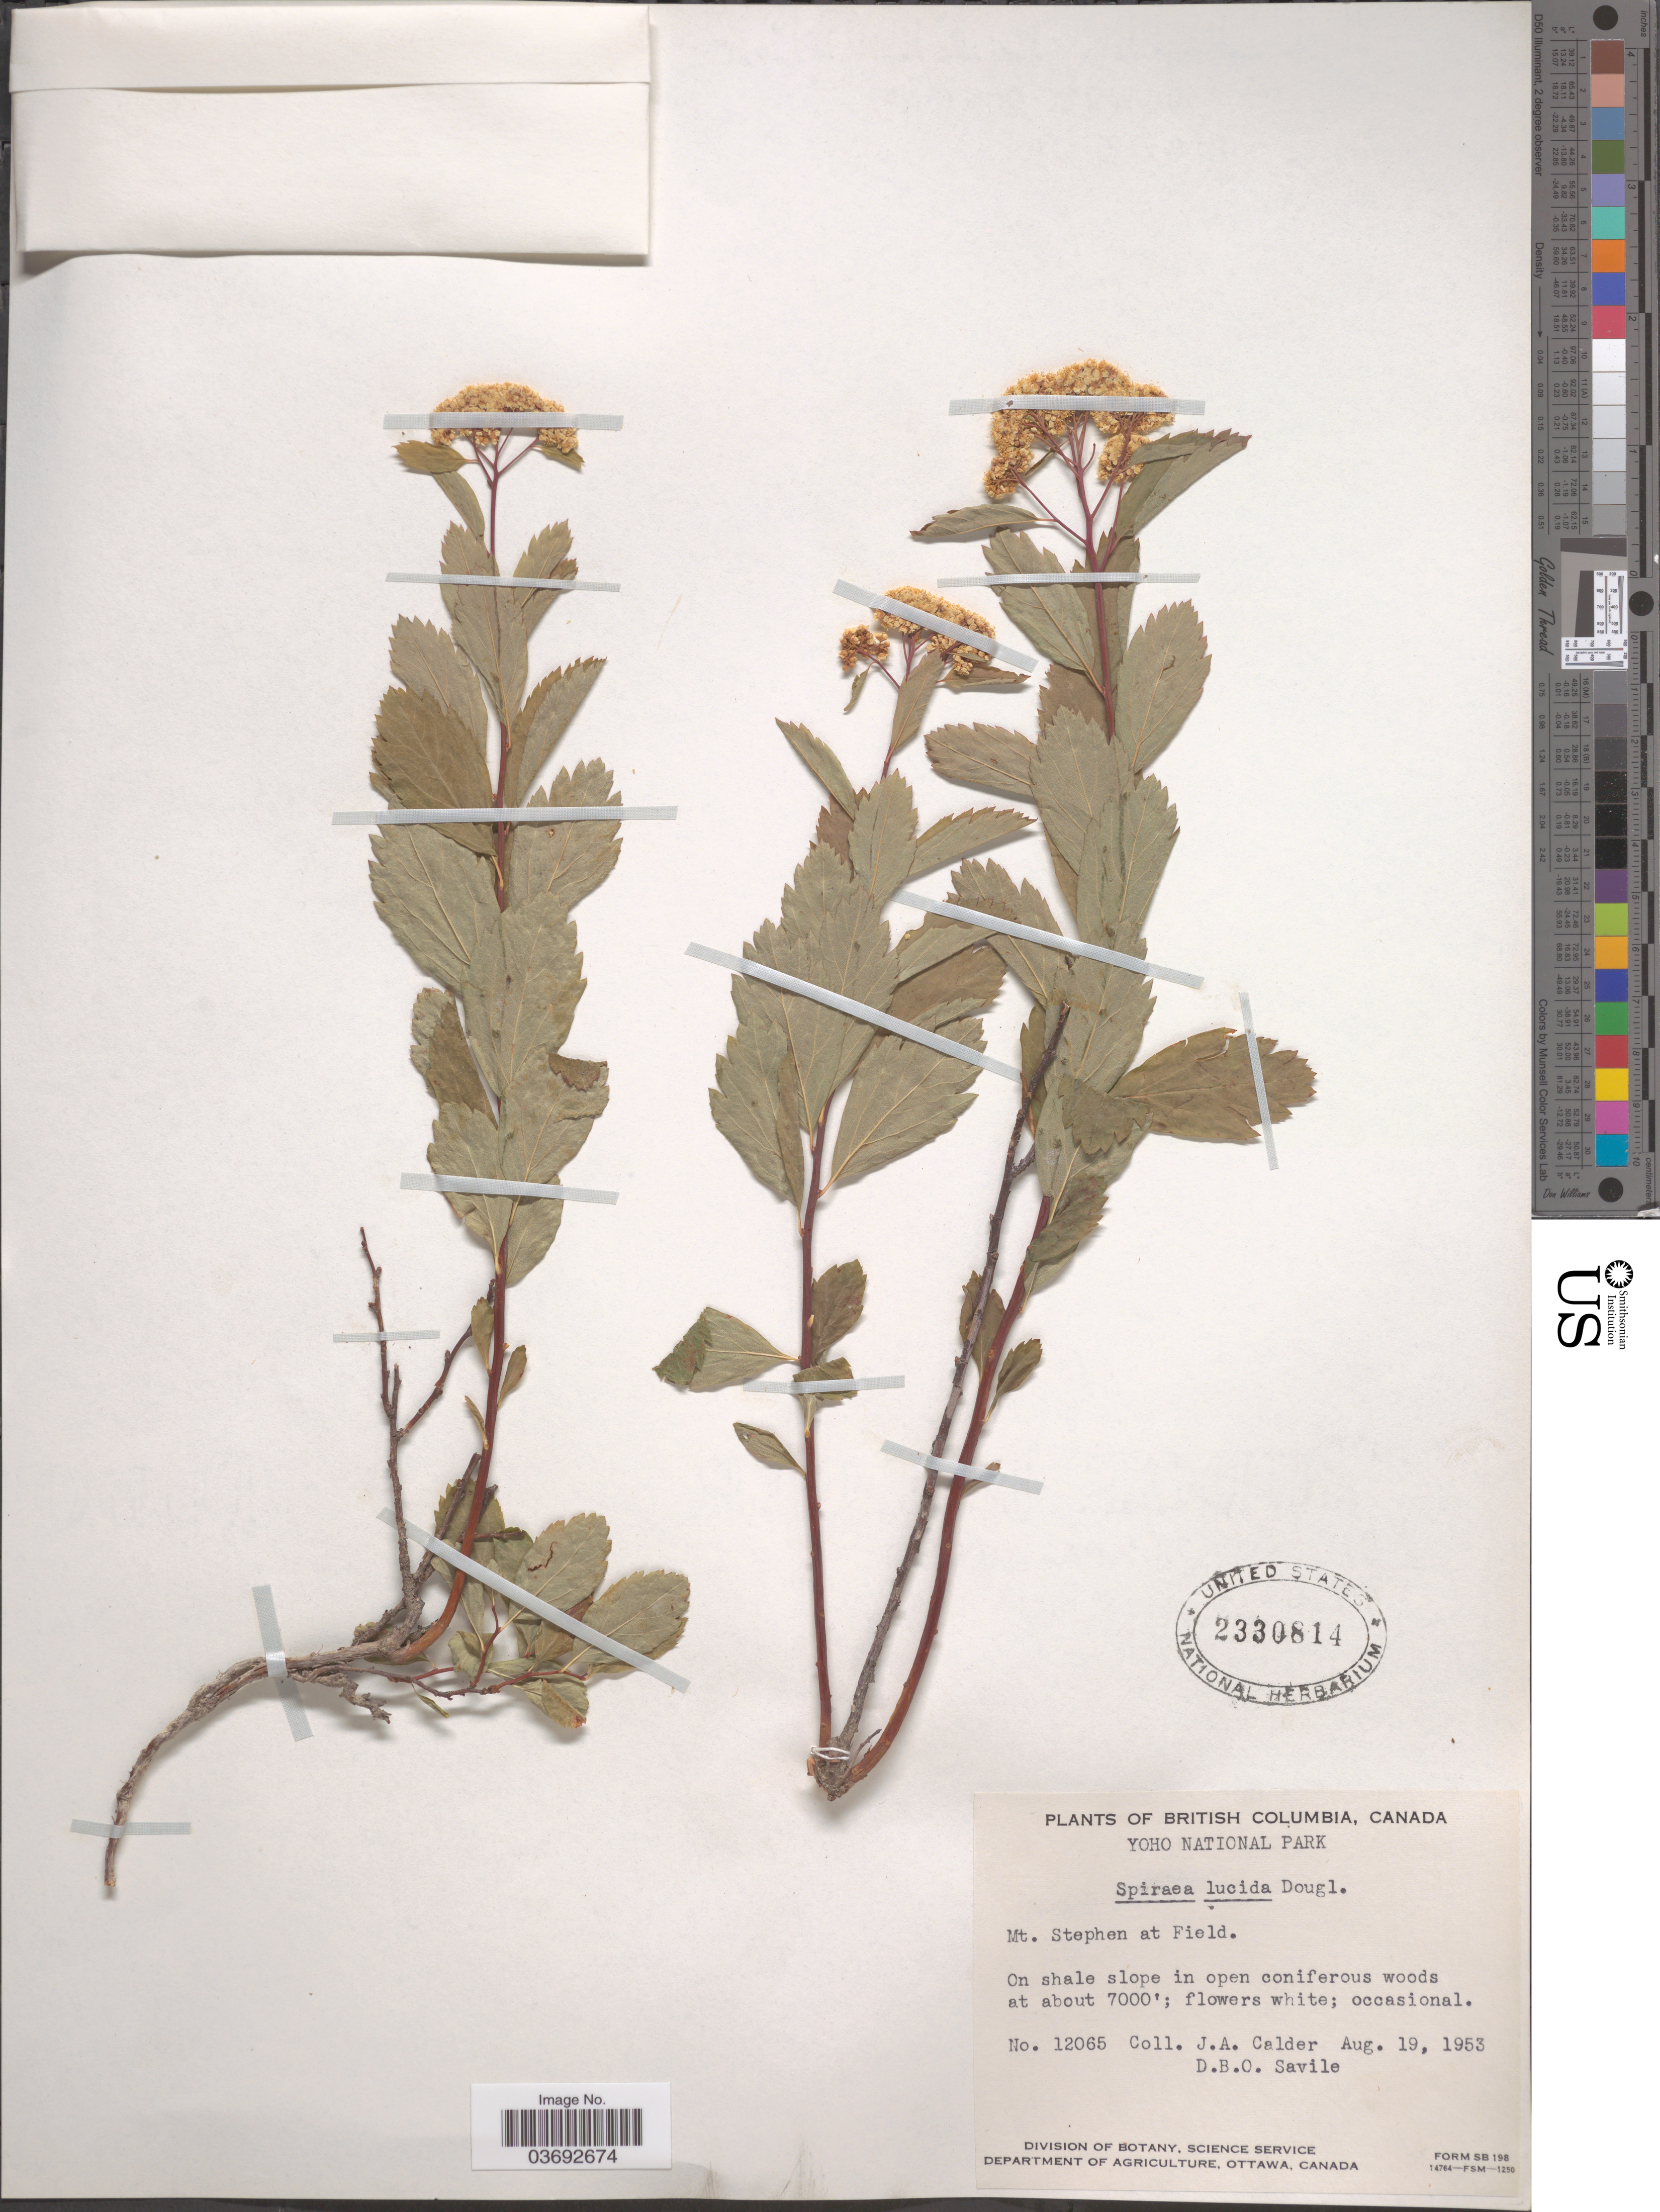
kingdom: Plantae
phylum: Tracheophyta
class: Magnoliopsida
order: Rosales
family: Rosaceae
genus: Spiraea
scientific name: Spiraea lucida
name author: Douglas ex Greene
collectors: J. A. Calder & D. Savile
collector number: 12065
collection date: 1953-08-19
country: Canada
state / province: British Columbia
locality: Yoho National Park. Mt. Stephen at Field.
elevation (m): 2134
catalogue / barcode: US 2330814